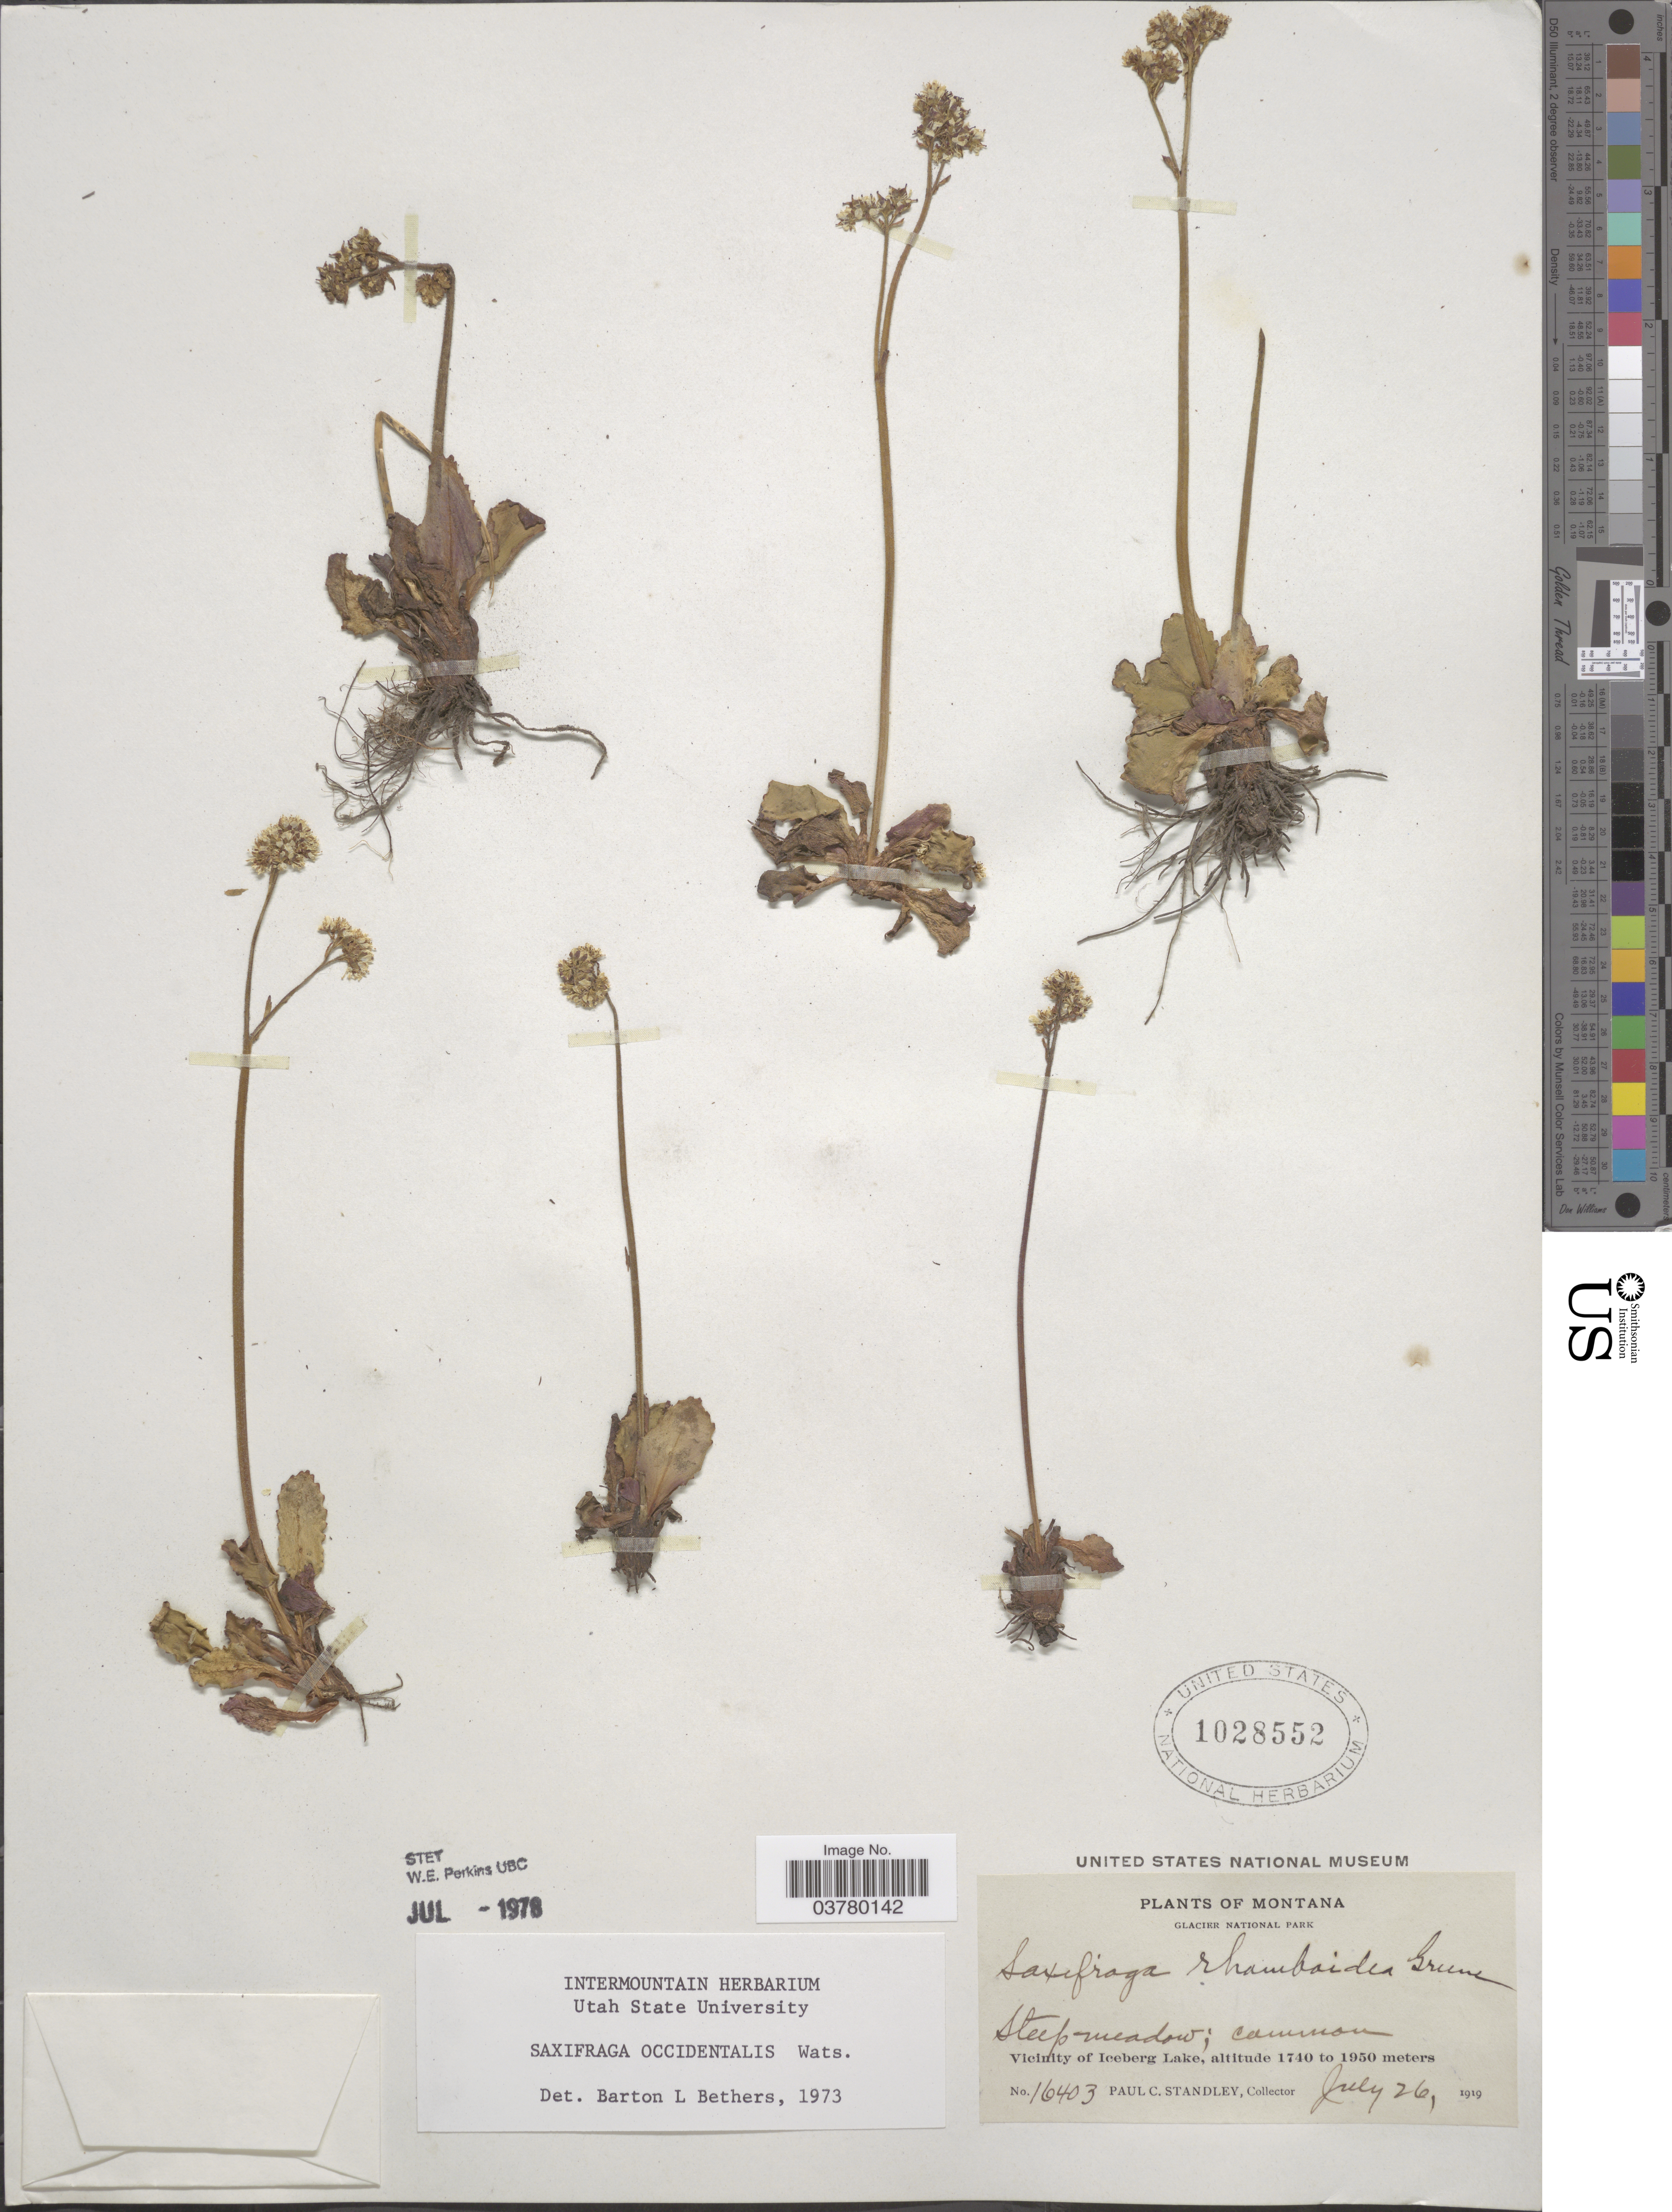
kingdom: Plantae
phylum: Tracheophyta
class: Magnoliopsida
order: Saxifragales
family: Saxifragaceae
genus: Micranthes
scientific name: Micranthes occidentalis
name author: (S. Watson) Small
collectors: P. C. Standley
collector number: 16403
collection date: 1919-07-26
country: United States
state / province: Montana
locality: Glacier National Park. Steep meadow. Vicinity of Iceberg Lake.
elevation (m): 1740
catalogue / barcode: US 1028552